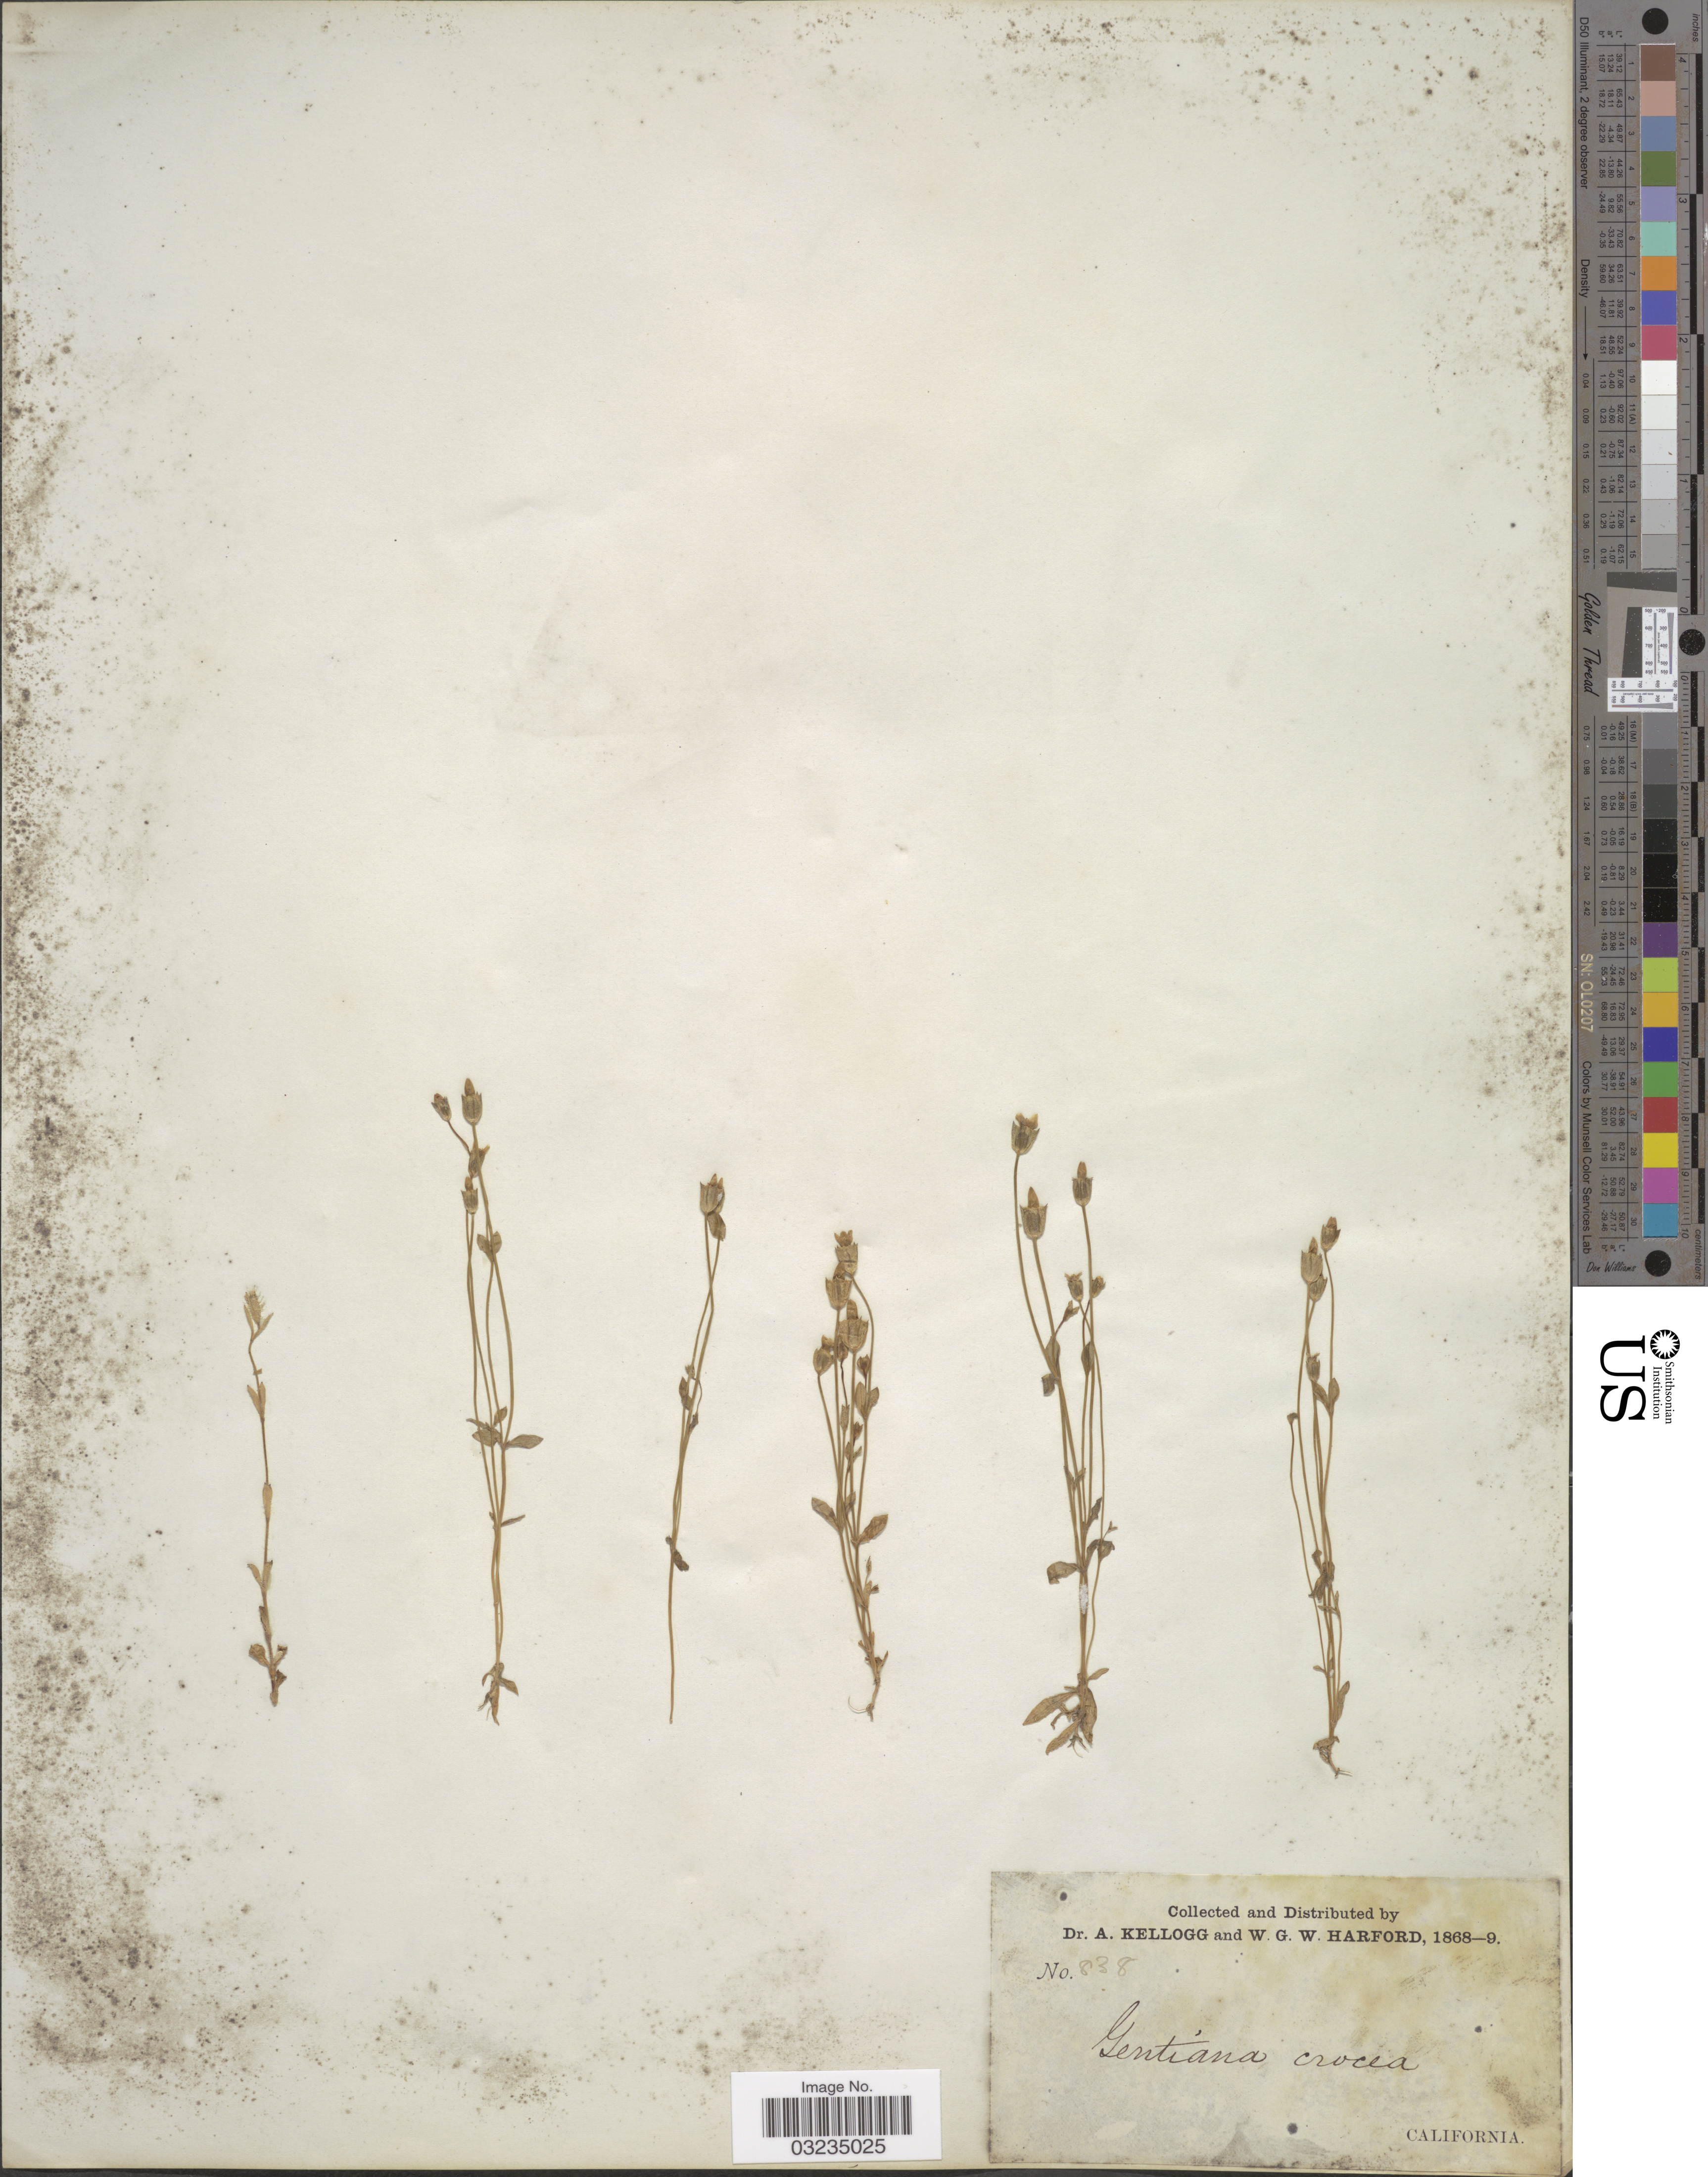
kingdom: Plantae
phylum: Tracheophyta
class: Magnoliopsida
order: Gentianales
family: Gentianaceae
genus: Gentiana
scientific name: Gentiana sp.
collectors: A. Kellogg & W. G. W. Harford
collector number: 838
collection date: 1868/1869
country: United States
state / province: California